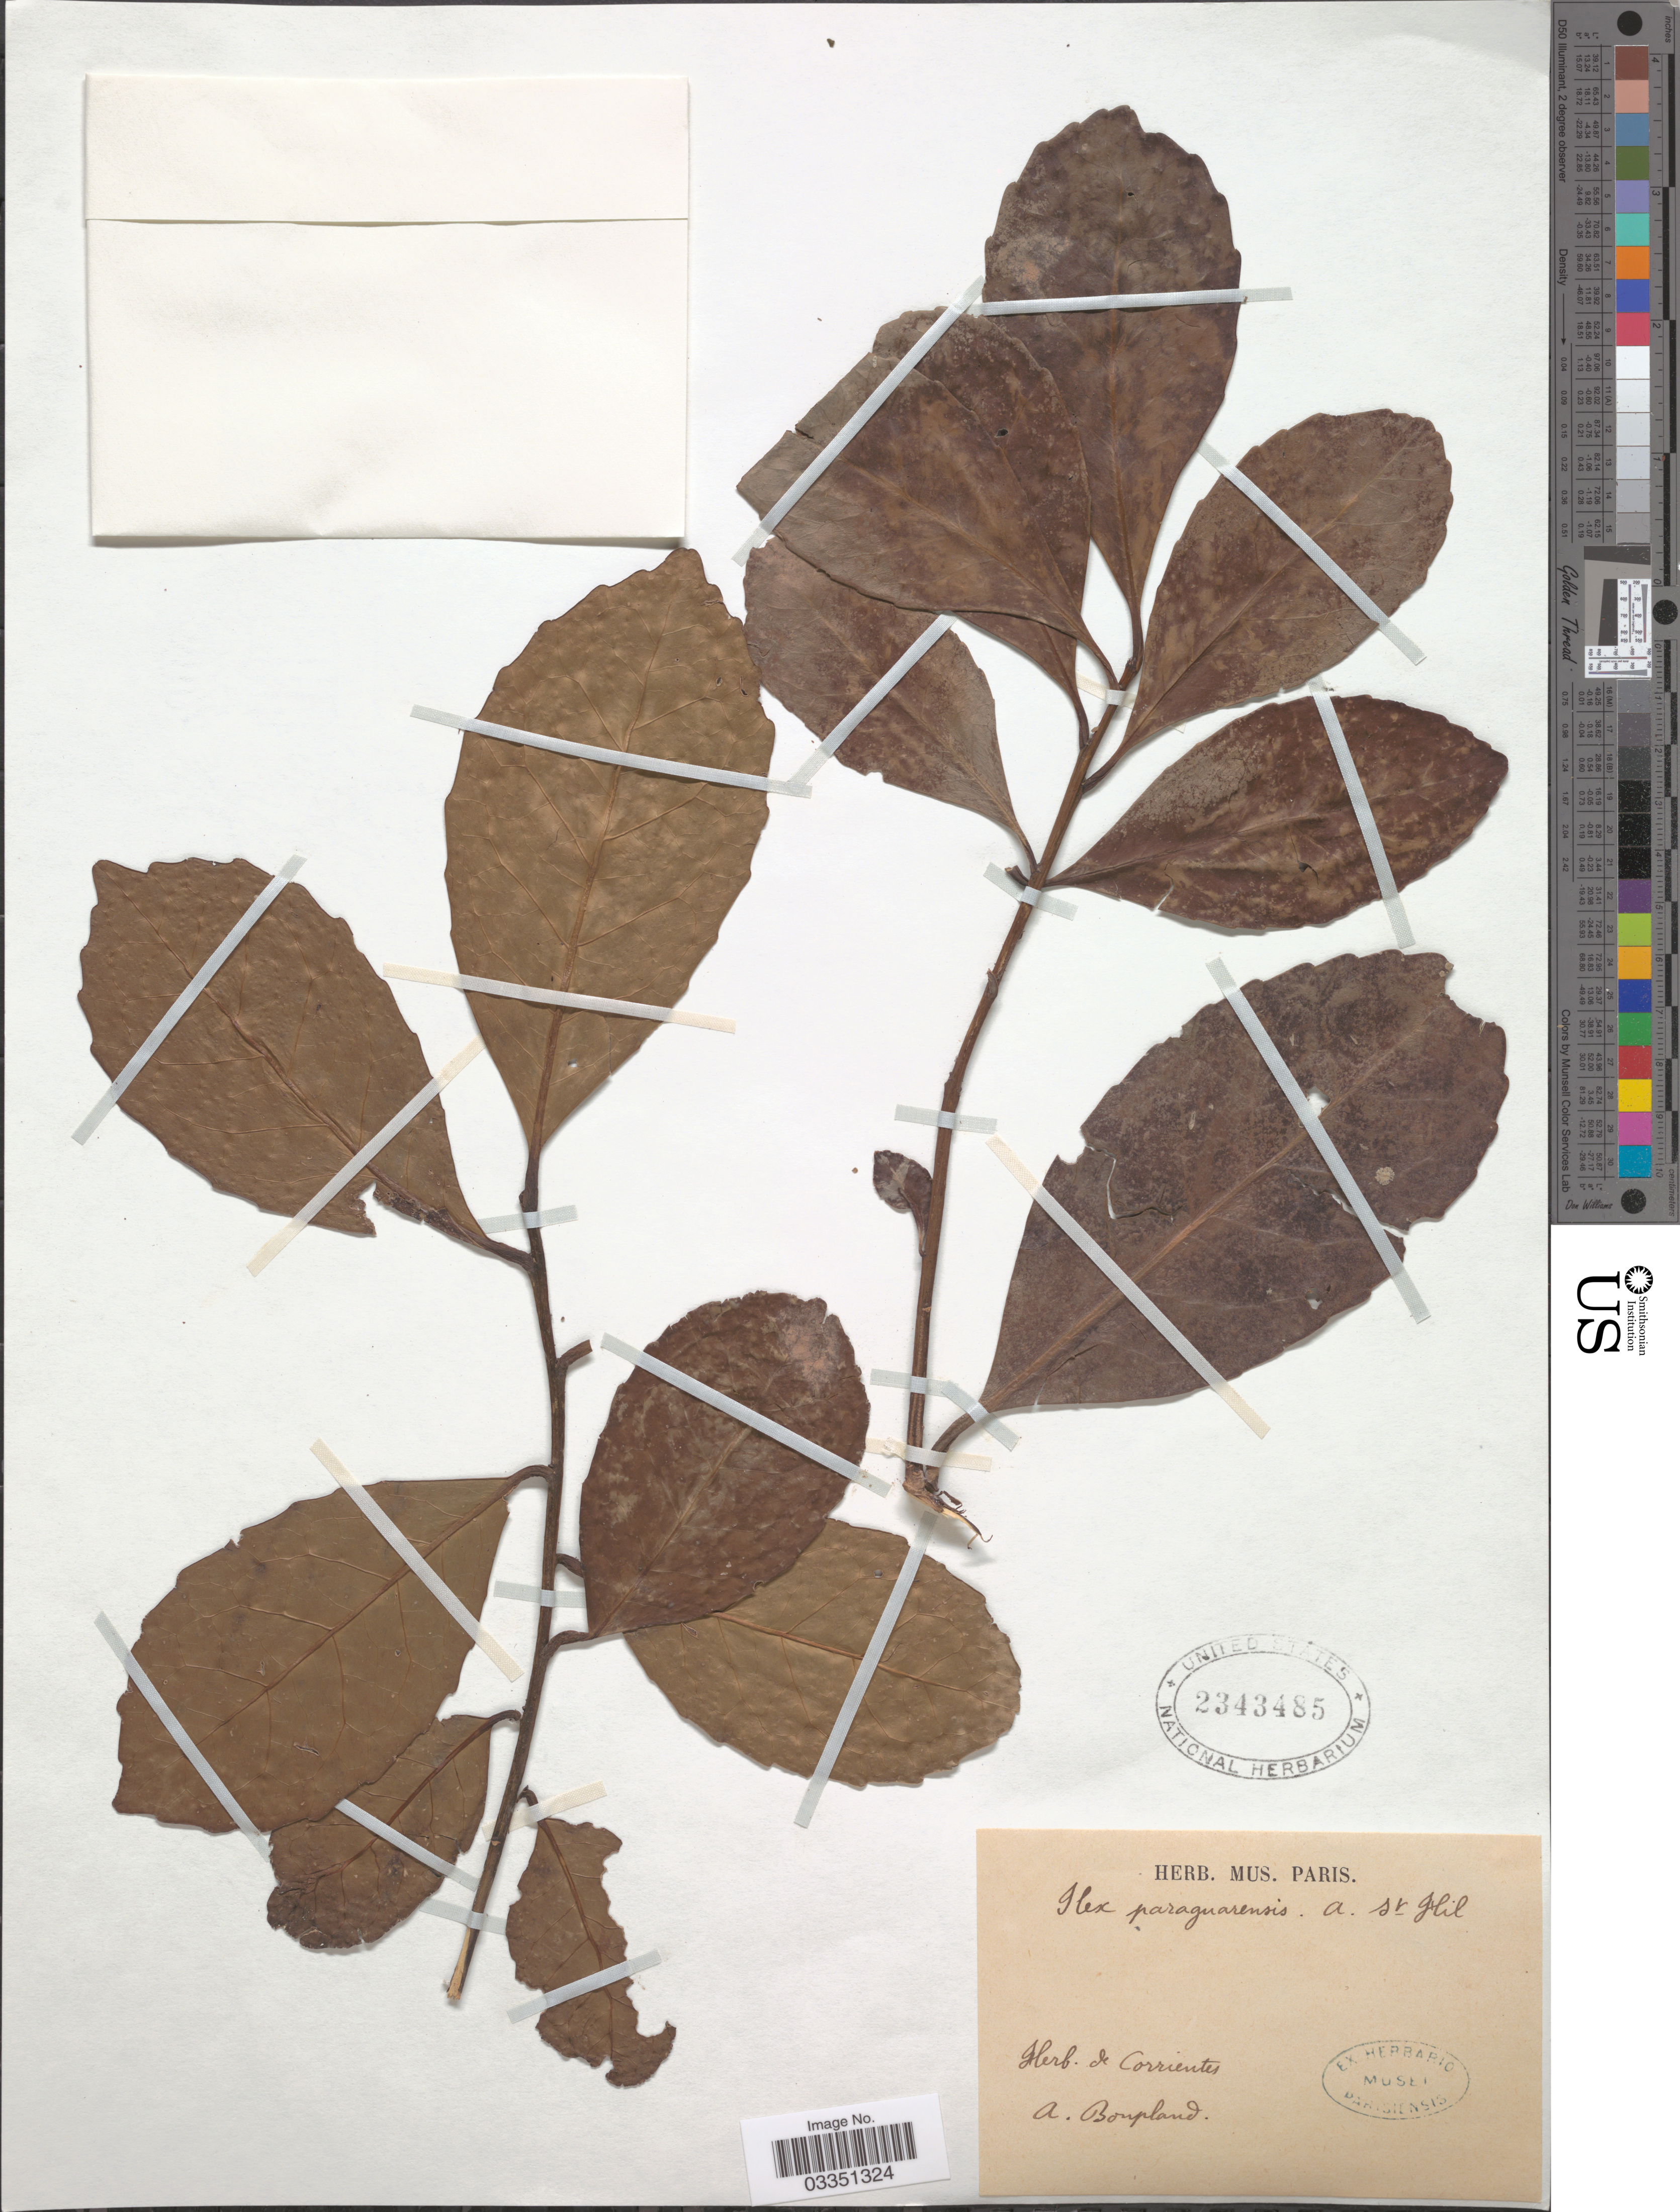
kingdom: Plantae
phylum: Tracheophyta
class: Magnoliopsida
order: Aquifoliales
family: Aquifoliaceae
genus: Ilex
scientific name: Ilex paraguariensis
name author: A. St.-Hil.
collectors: A. J. A. Bonpland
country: Argentina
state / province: Corrientes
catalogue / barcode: US 2343485